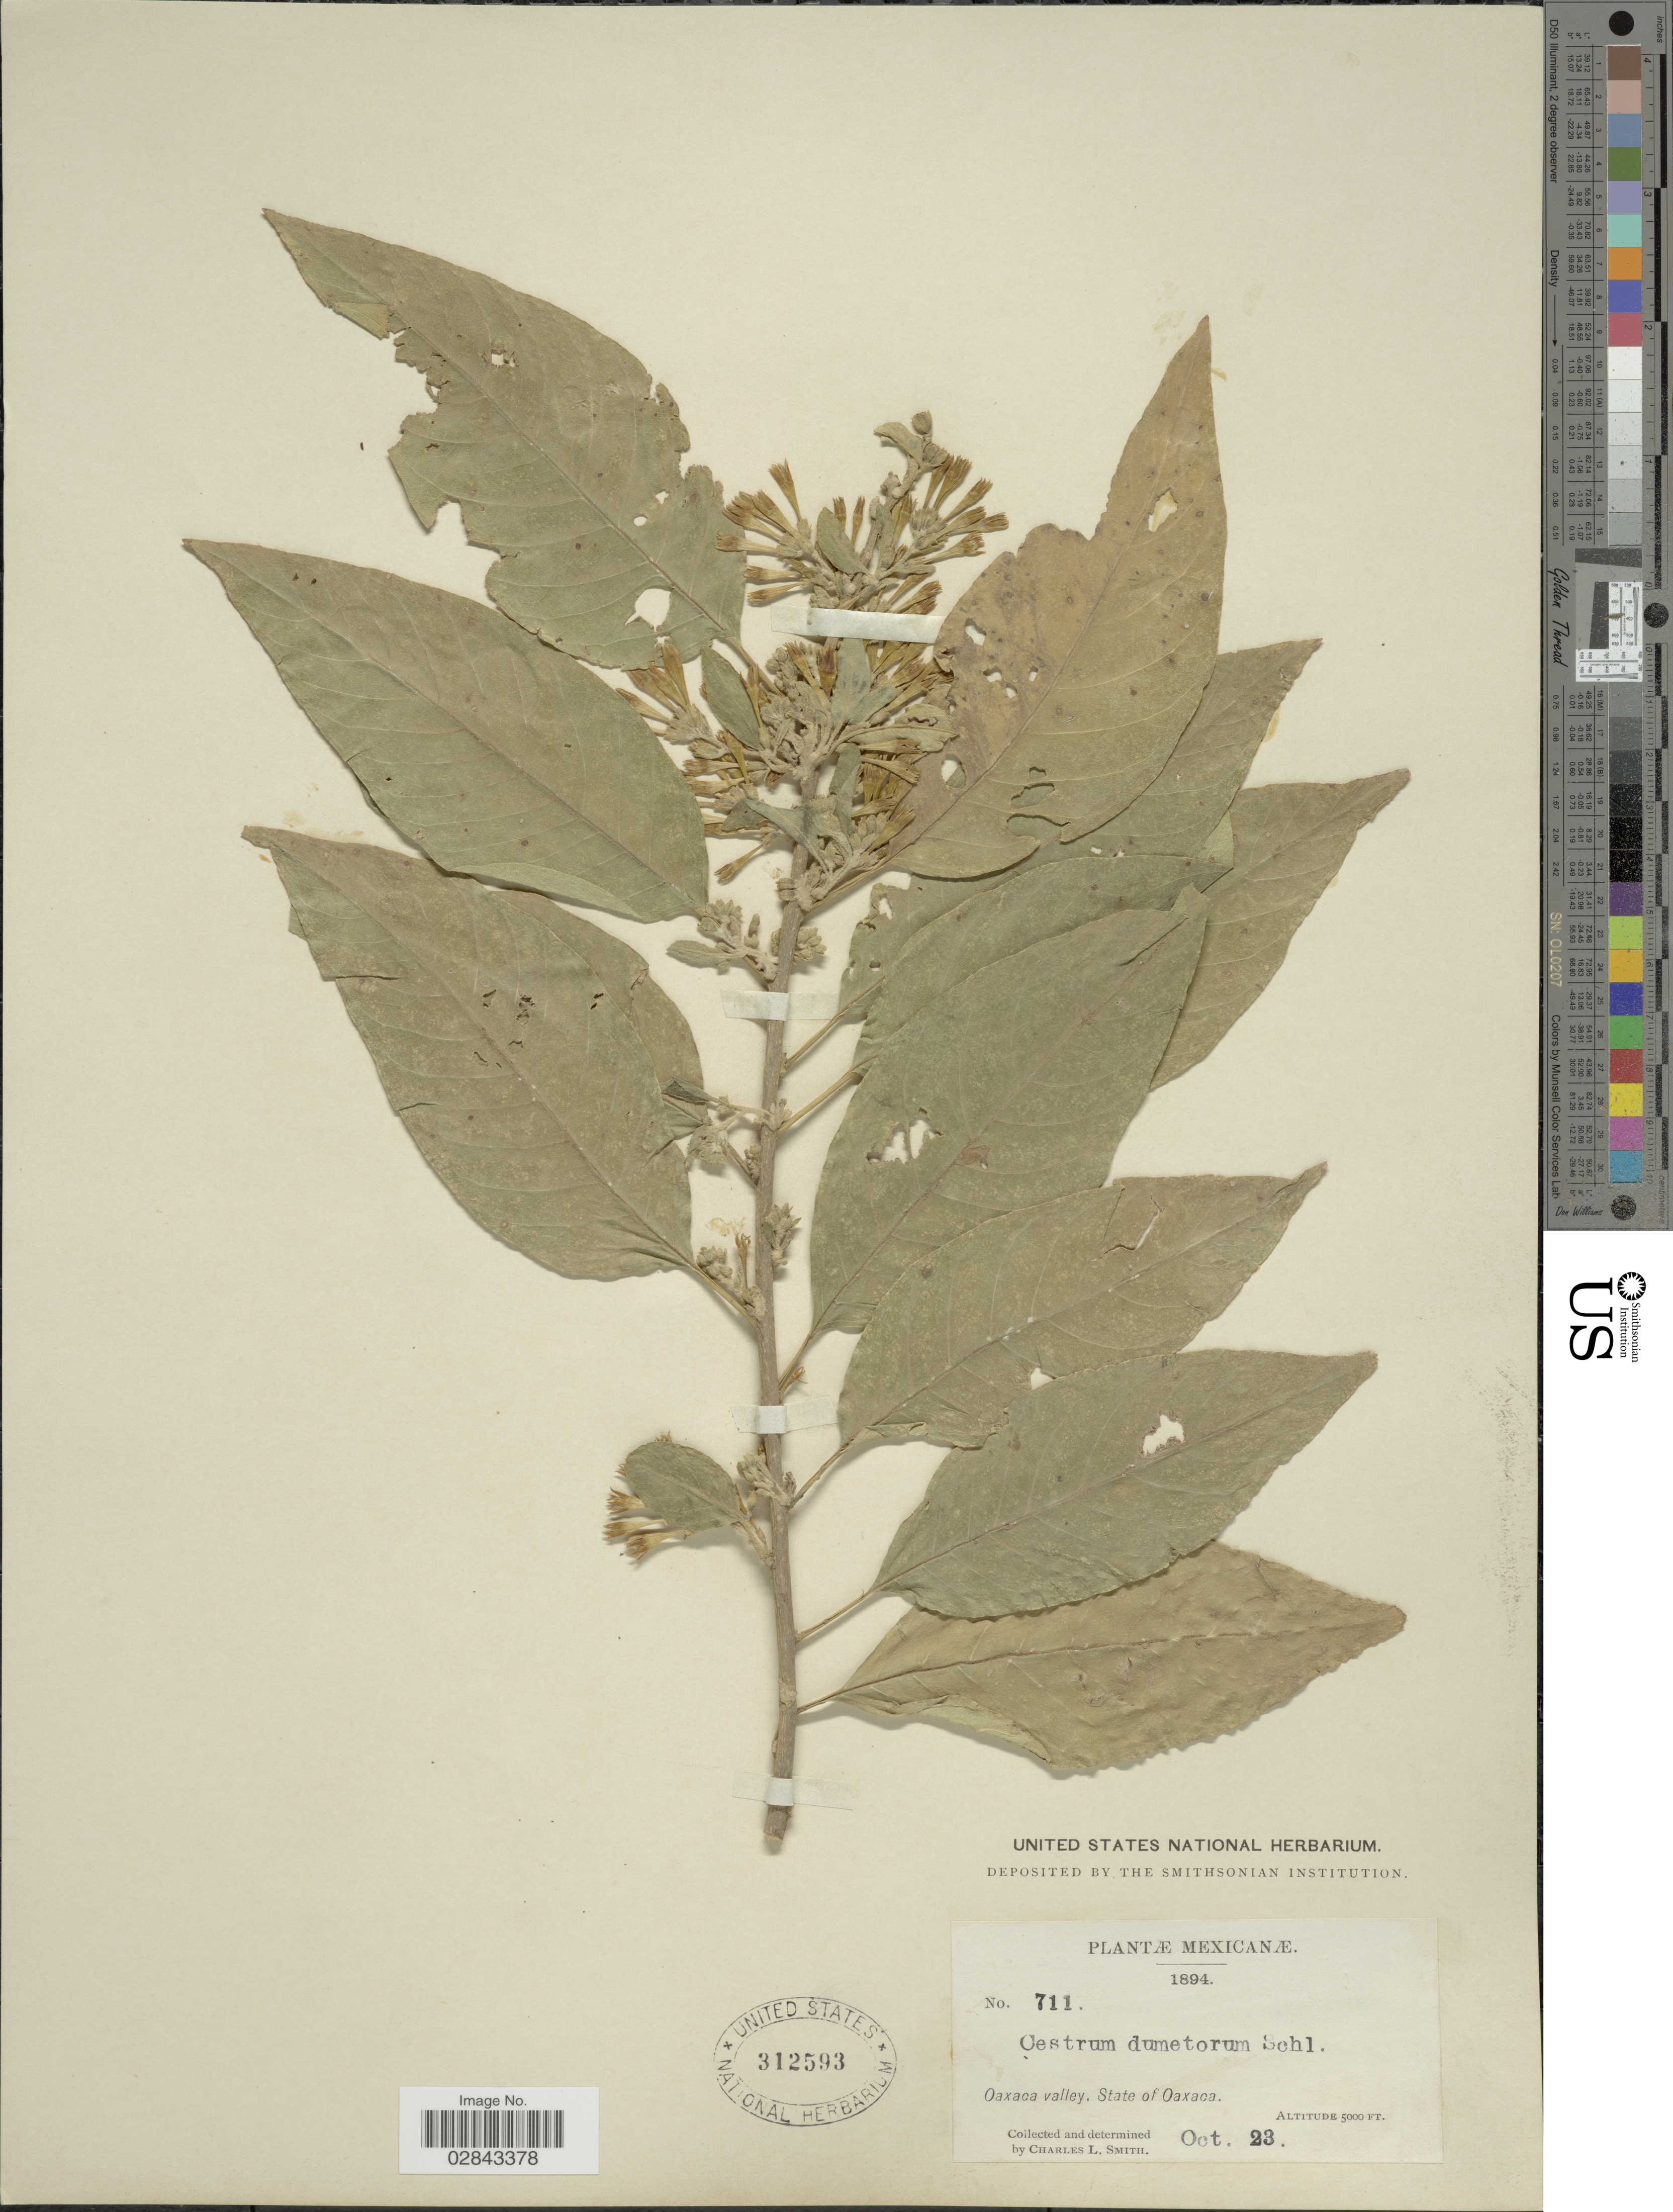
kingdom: Plantae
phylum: Tracheophyta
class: Magnoliopsida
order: Solanales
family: Solanaceae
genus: Cestrum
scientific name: Cestrum dumetorum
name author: Schltdl.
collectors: C. L. Smith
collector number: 711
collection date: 1894-10-23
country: Mexico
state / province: Oaxaca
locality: Oaxaca valley.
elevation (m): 1524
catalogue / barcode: US 312593